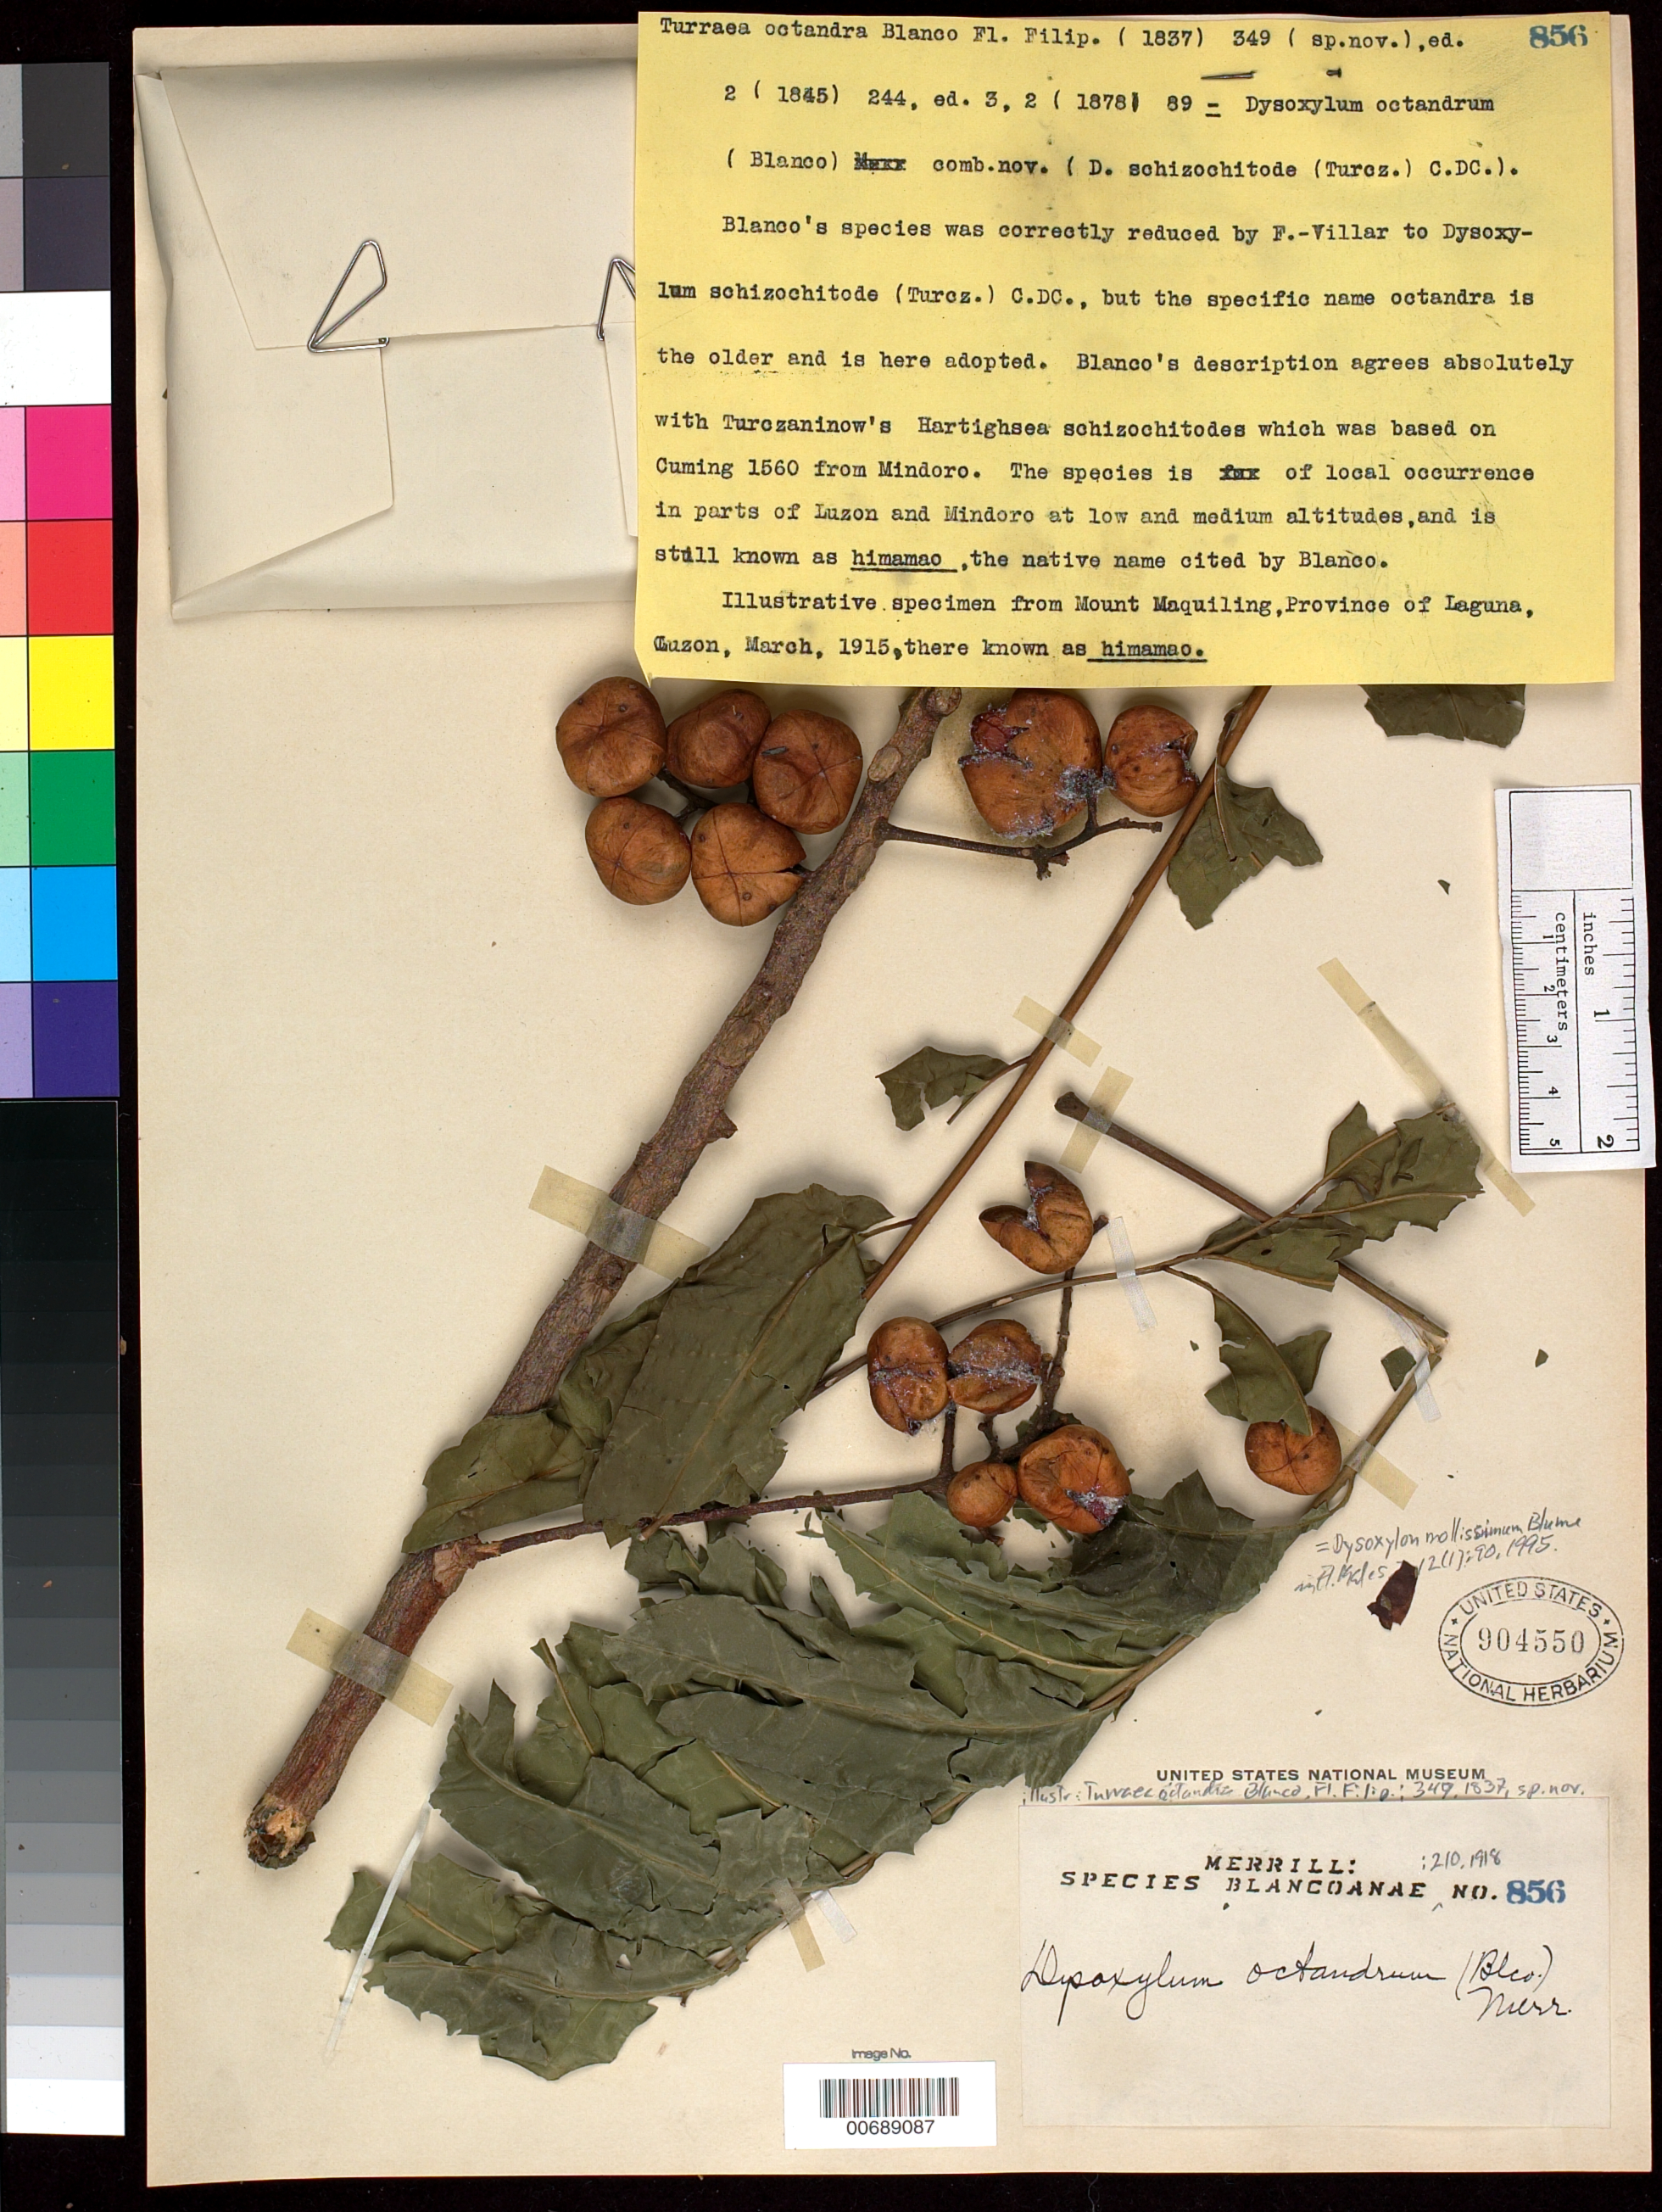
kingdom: Plantae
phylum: Tracheophyta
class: Magnoliopsida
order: Sapindales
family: Meliaceae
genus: Didymocheton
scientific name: Didymocheton mollissimus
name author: (Spreng.) Mabb.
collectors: E. D. Merrill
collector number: Sp. Blancoan. 0856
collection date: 1915-03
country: Philippines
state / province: Calabarzon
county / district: Laguna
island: Luzon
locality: Mt. Maquiling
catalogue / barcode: US 904550